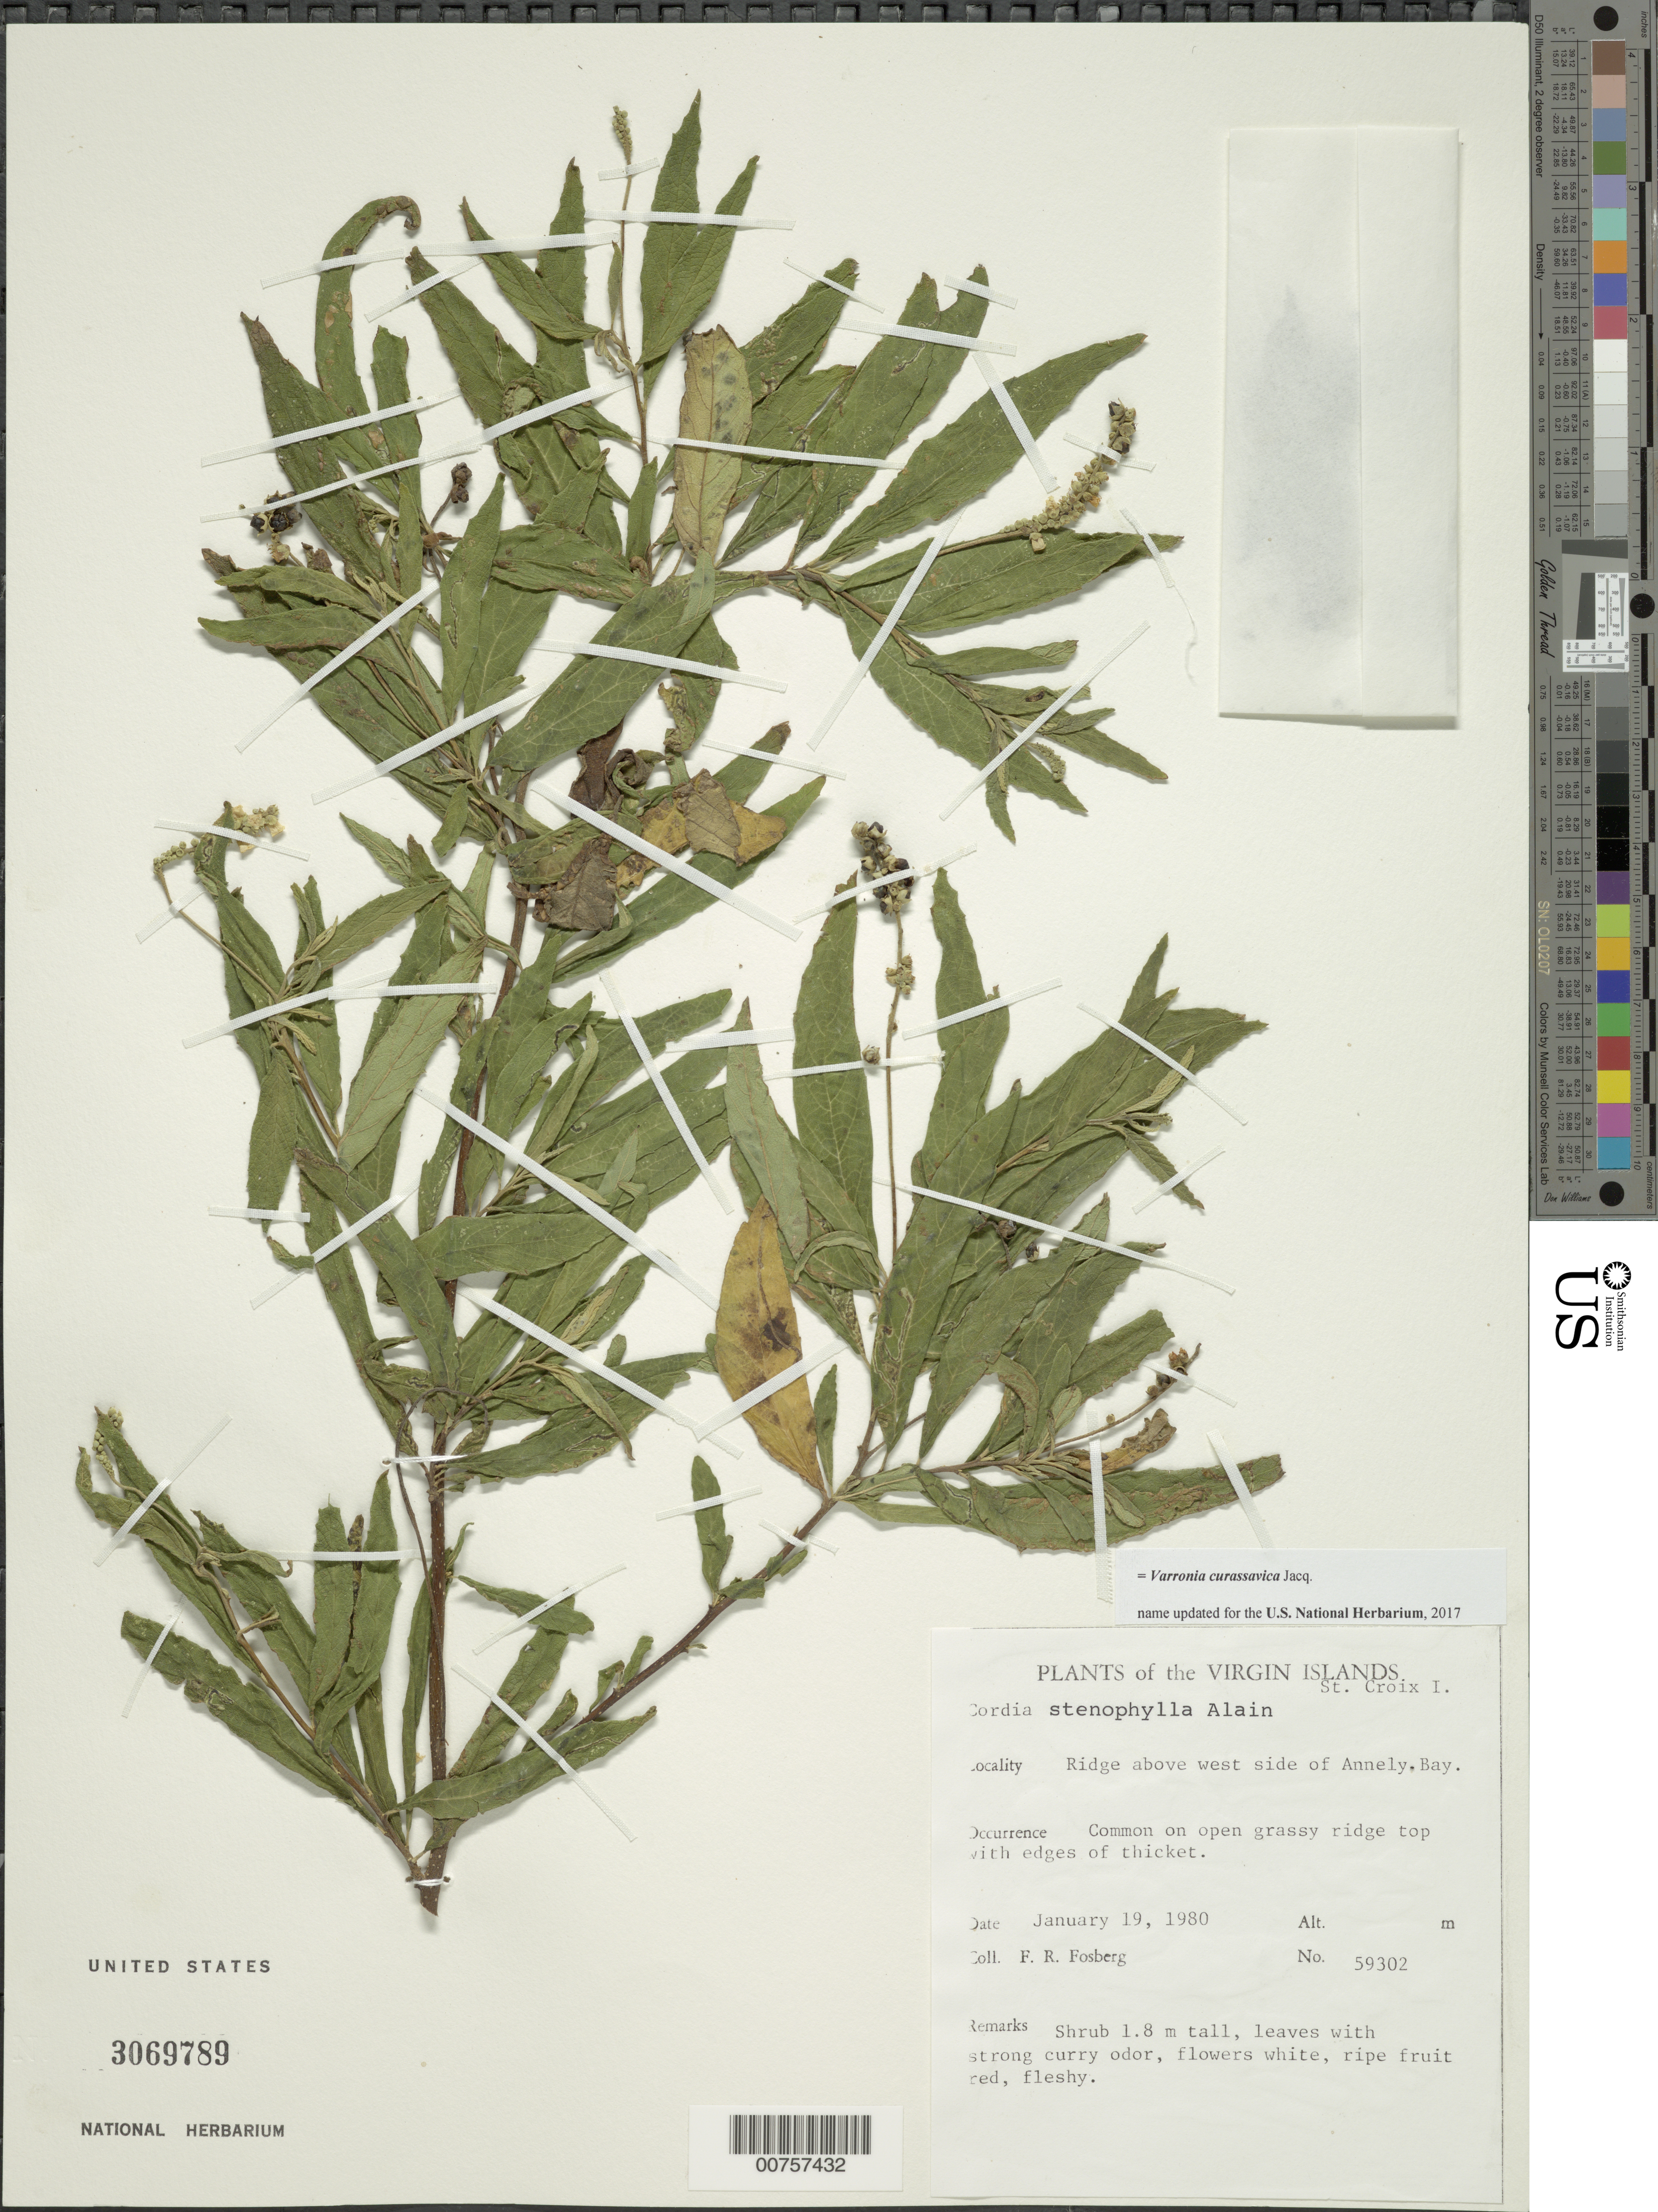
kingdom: Plantae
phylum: Tracheophyta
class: Magnoliopsida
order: Boraginales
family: Cordiaceae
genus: Varronia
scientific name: Varronia curassavica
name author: Jacq.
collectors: F. R. Fosberg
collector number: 59302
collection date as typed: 19 Jan 1980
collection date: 1980-01-19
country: U.S. Virgin Islands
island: St. Croix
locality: Ridge above W side of Annely Bay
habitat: Common on open grassy ridge top with edges of thicket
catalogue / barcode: US 3069789